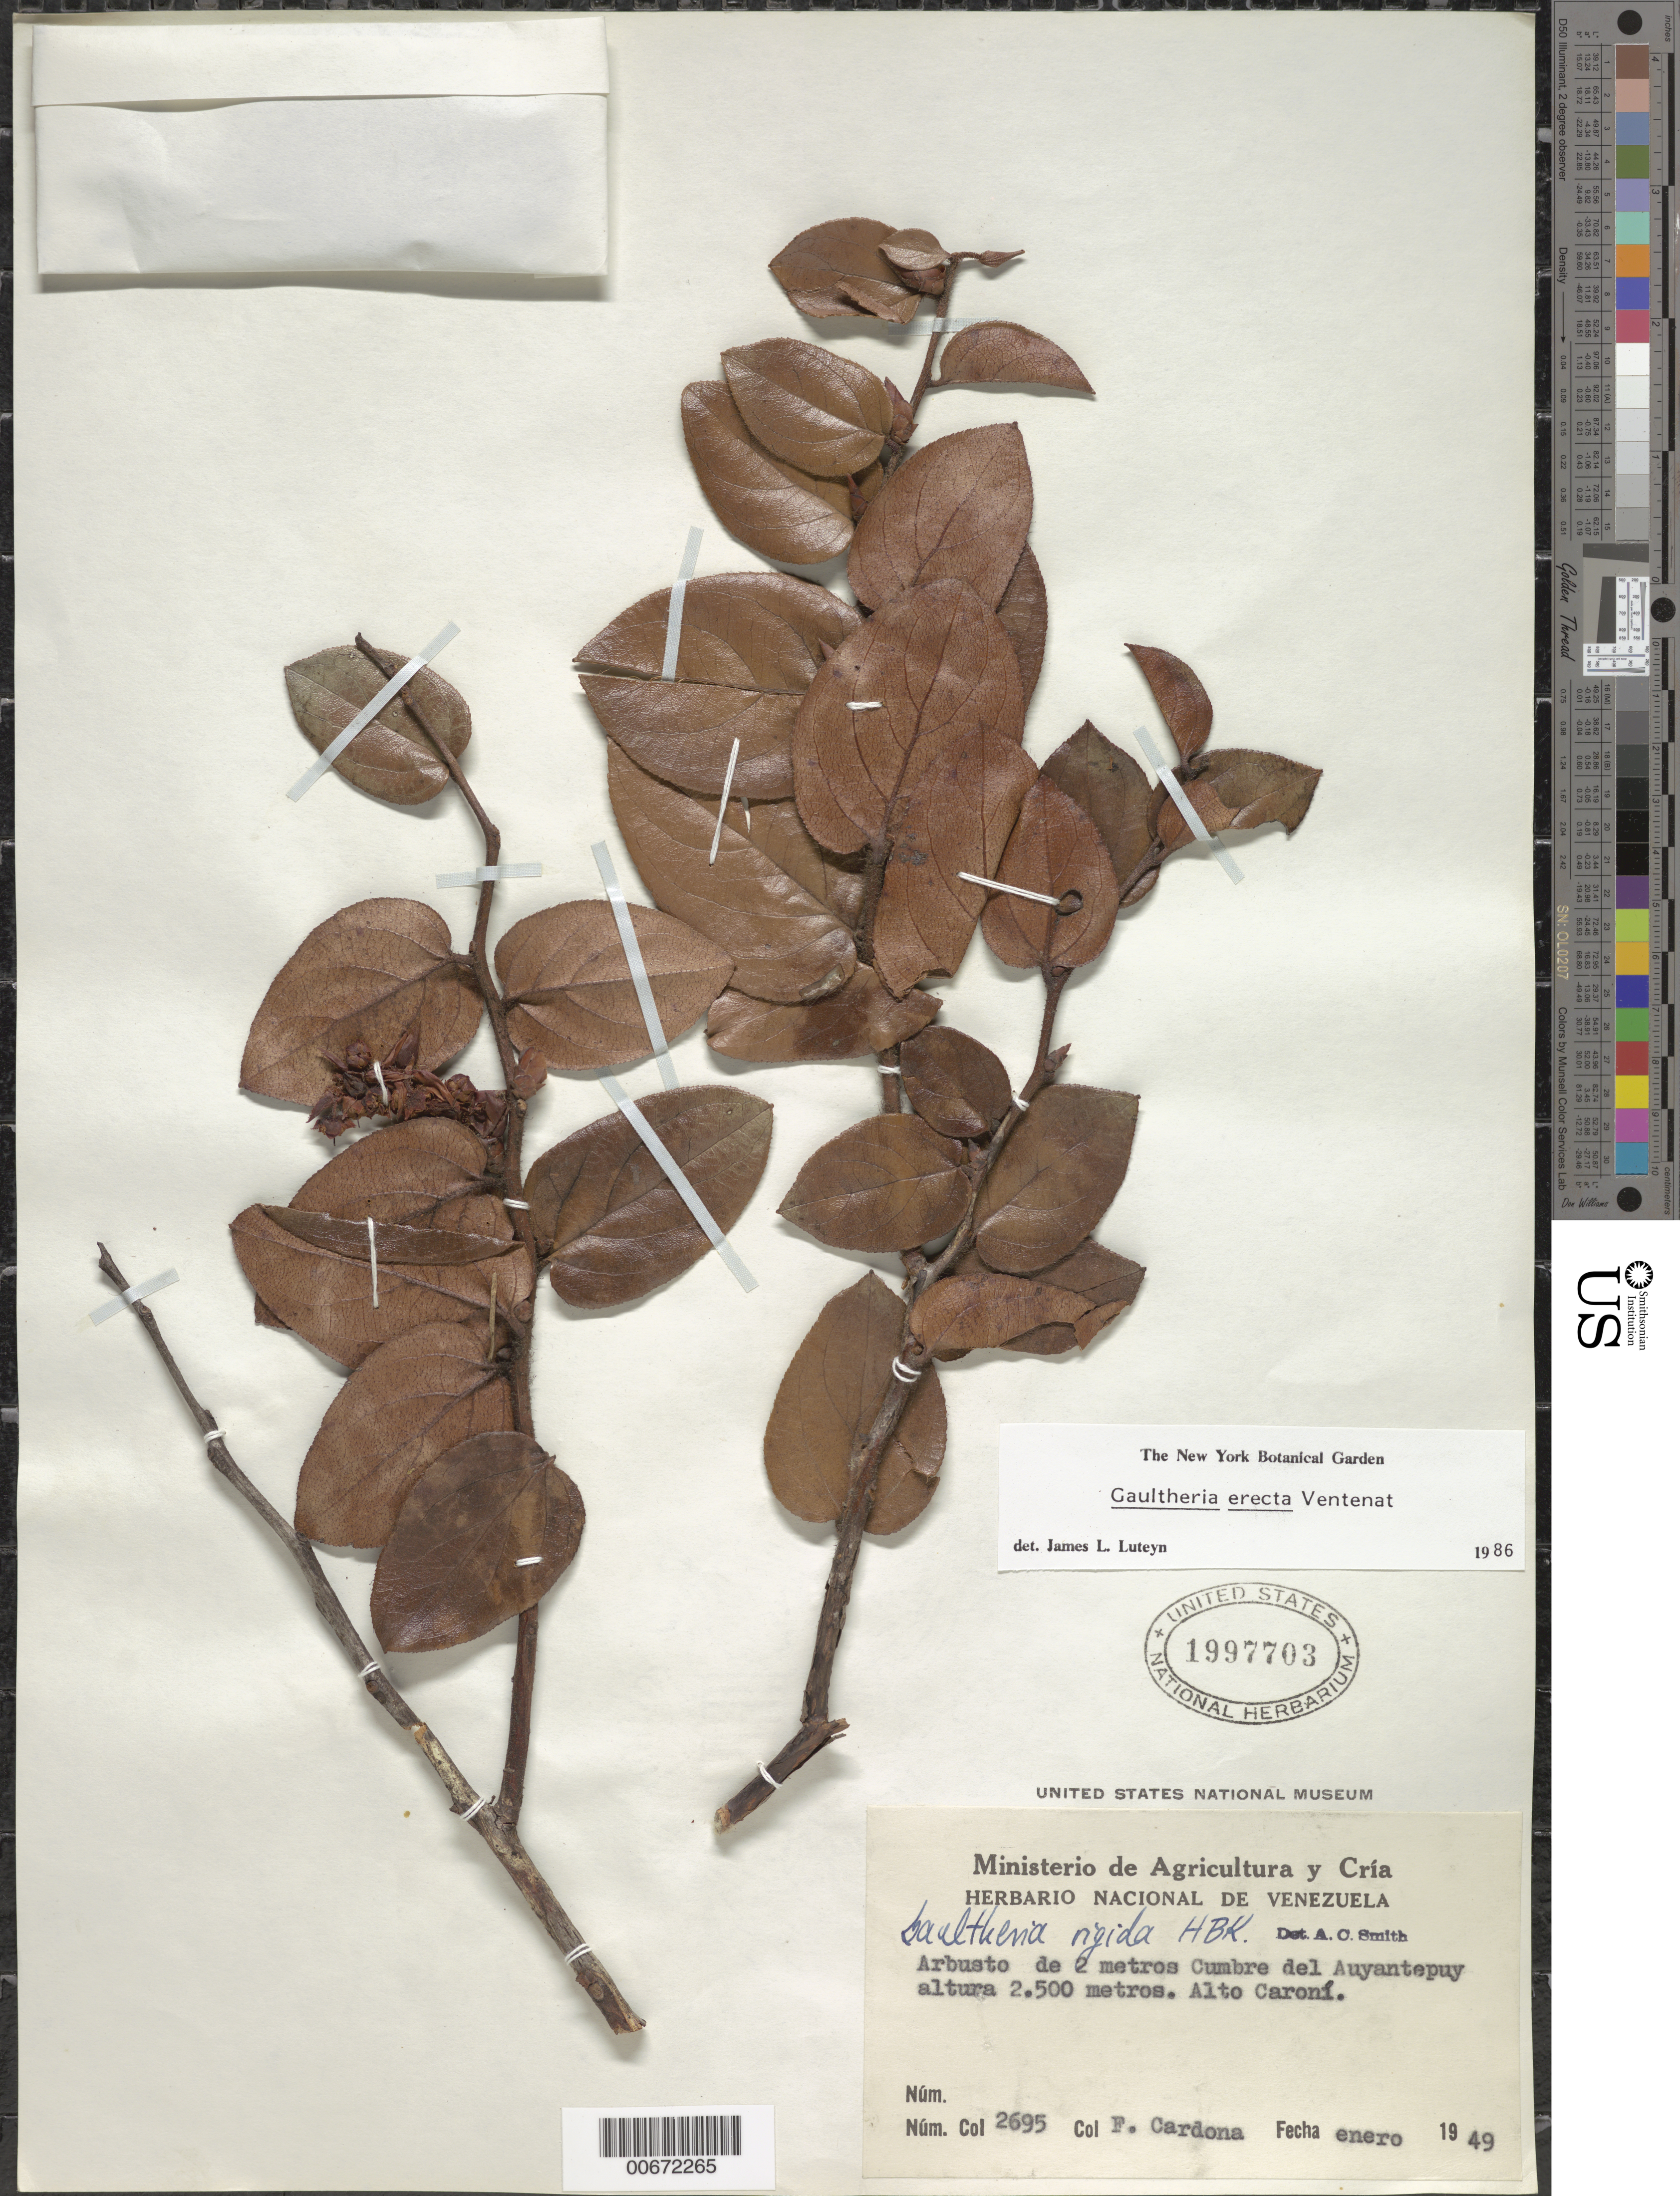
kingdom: Plantae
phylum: Tracheophyta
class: Magnoliopsida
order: Ericales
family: Ericaceae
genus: Gaultheria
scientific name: Gaultheria erecta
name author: Vent.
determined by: Luteyn, J. L.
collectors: F. Cardona Puig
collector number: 2695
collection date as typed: Jan-49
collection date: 1949-01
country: Venezuela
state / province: Bolívar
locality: Cerro Auyantepuí, Alto Río Caroní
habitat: Cumbre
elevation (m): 2500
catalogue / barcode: US 1997703